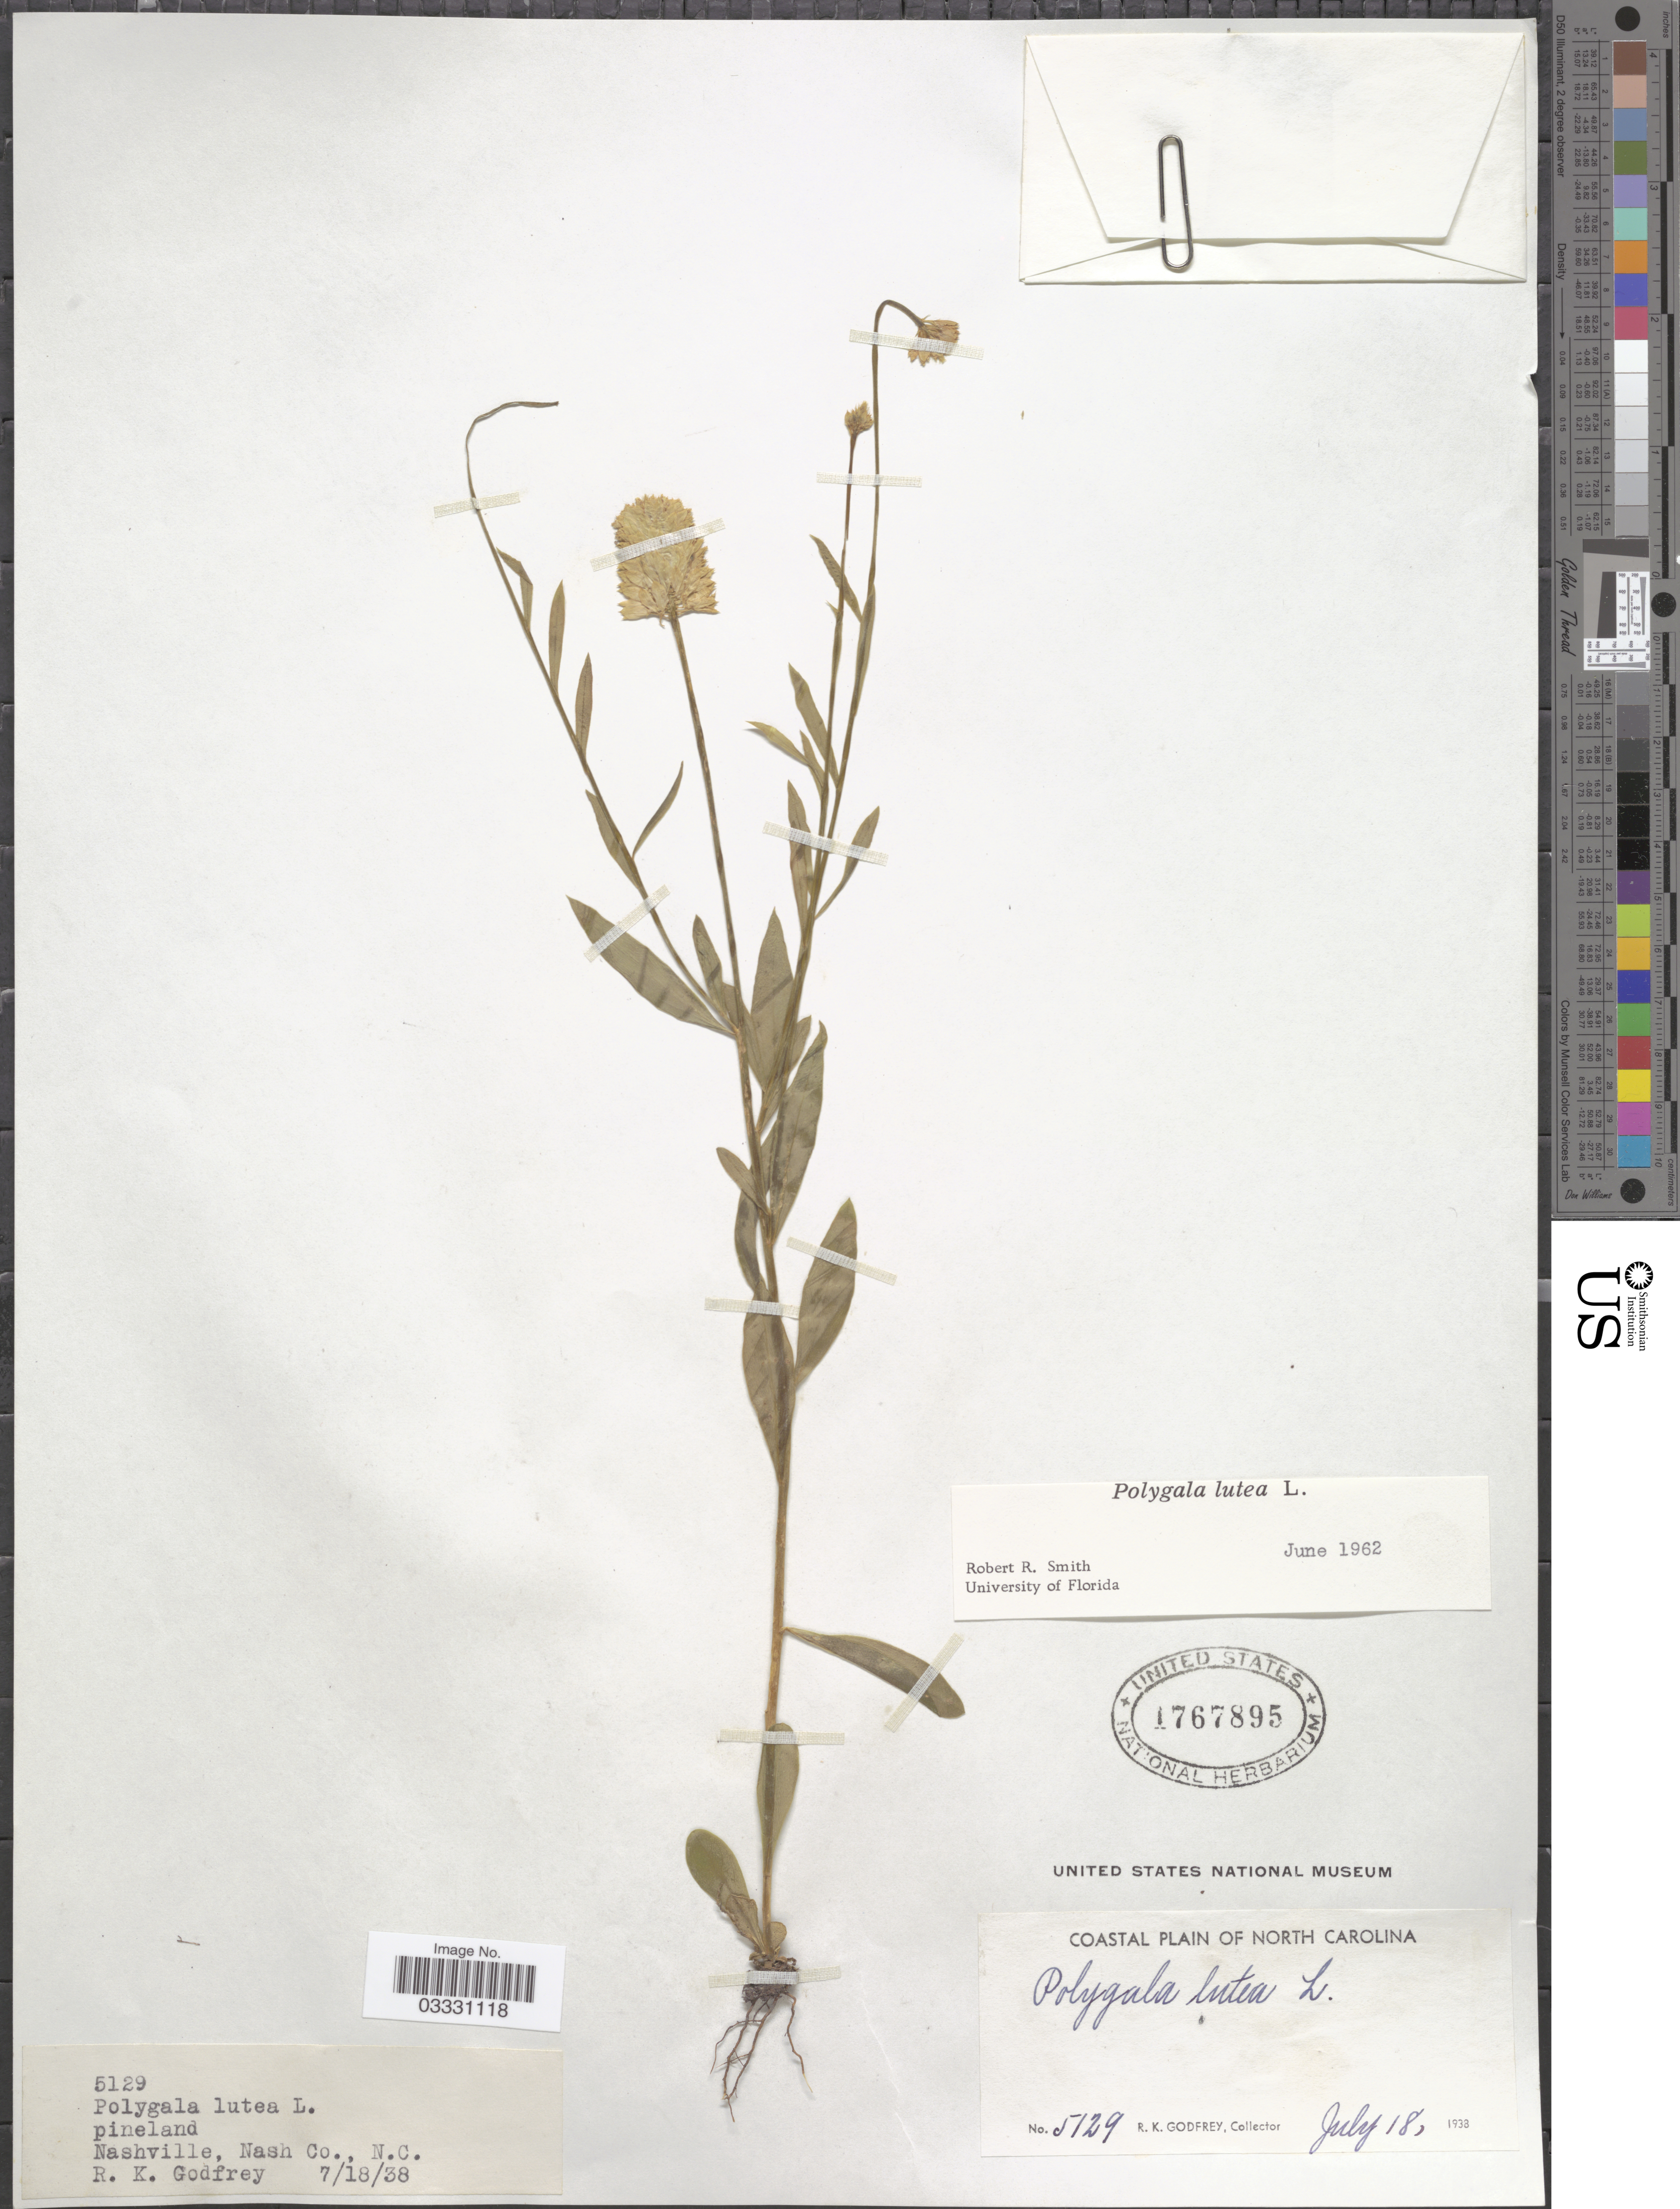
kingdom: Plantae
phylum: Tracheophyta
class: Magnoliopsida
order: Fabales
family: Polygalaceae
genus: Polygala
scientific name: Polygala lutea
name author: L.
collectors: R. K. Godfrey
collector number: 5129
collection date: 1938-07-18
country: United States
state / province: North Carolina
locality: Coastal plain of North Carolina. Nashville, Nash Co.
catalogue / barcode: US 1767895